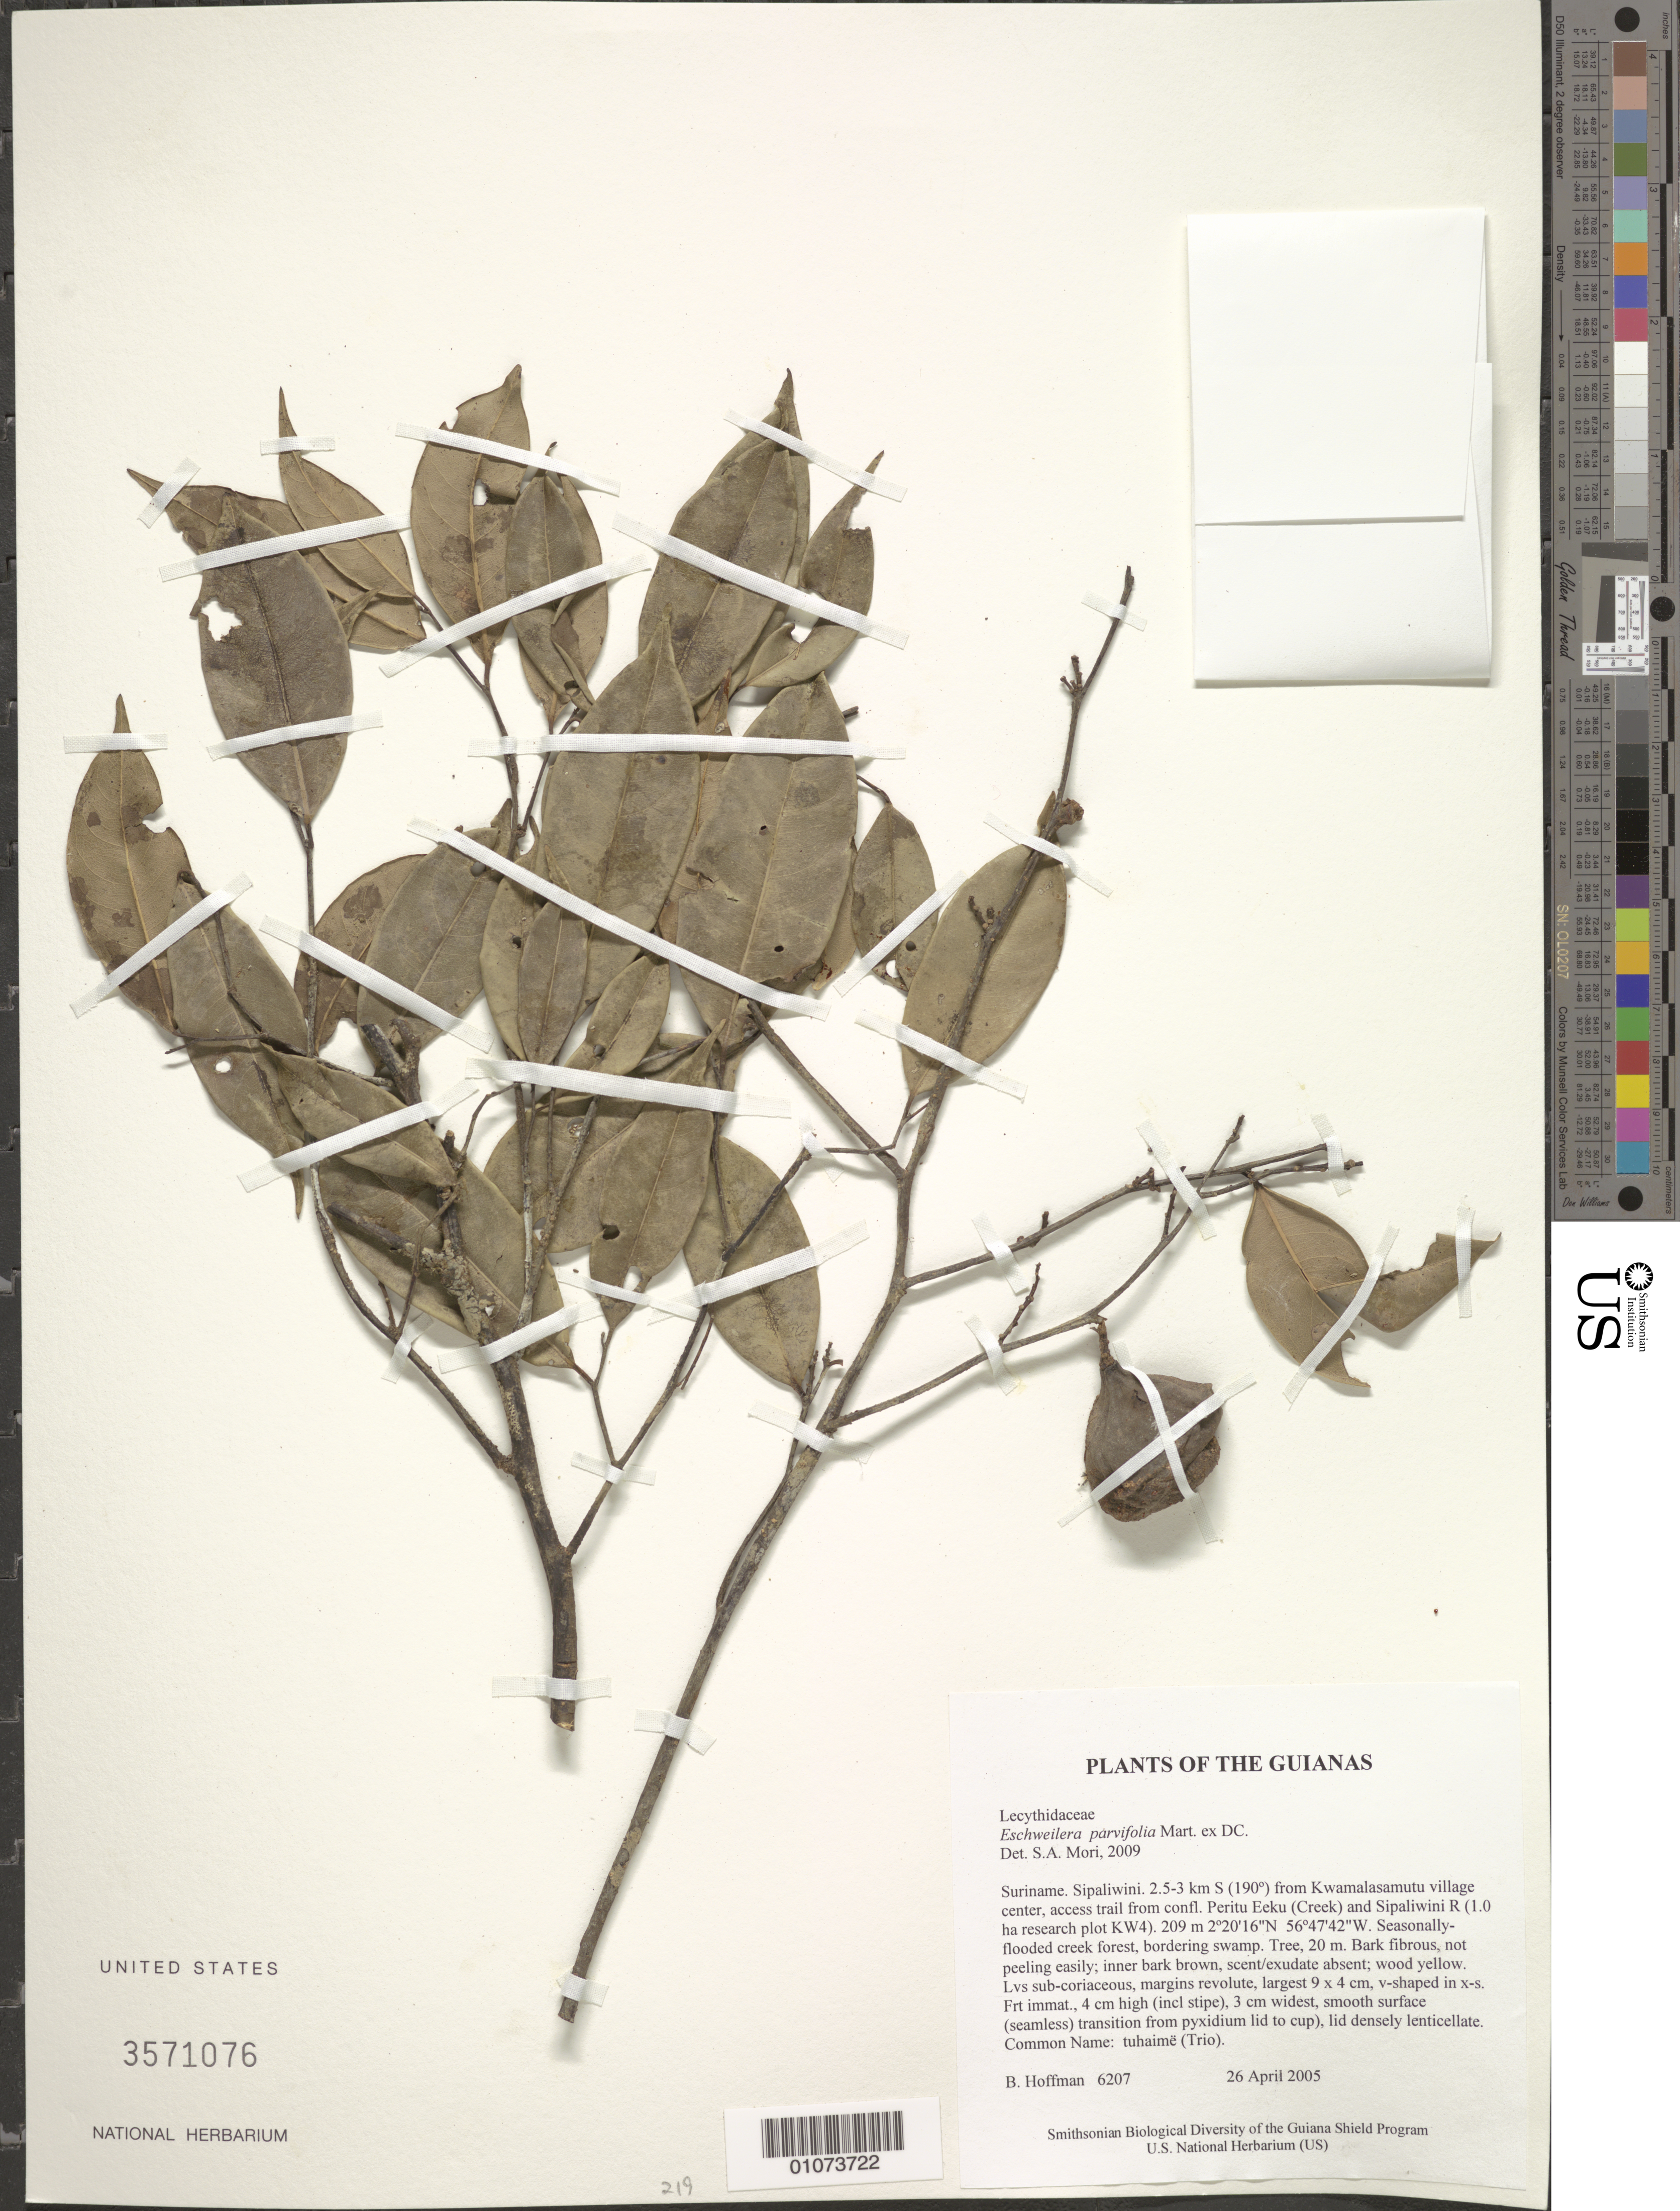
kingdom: Plantae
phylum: Tracheophyta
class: Magnoliopsida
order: Ericales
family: Lecythidaceae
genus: Eschweilera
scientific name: Eschweilera parvifolia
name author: Mart. ex DC.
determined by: Mori, Scott A.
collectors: B. Hoffman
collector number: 6207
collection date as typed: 26 April 2005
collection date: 2005-04-26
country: Suriname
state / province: Sipaliwini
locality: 2.5-3 km S (190º) from Kwamalasamutu village center, access trail from confl. Peritu Eeku (Creek) and Sipaliwini R (1.0 ha research plot KW4)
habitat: Seasonally-flooded creek forest, bordering swamp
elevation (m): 209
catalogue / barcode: US 3571076